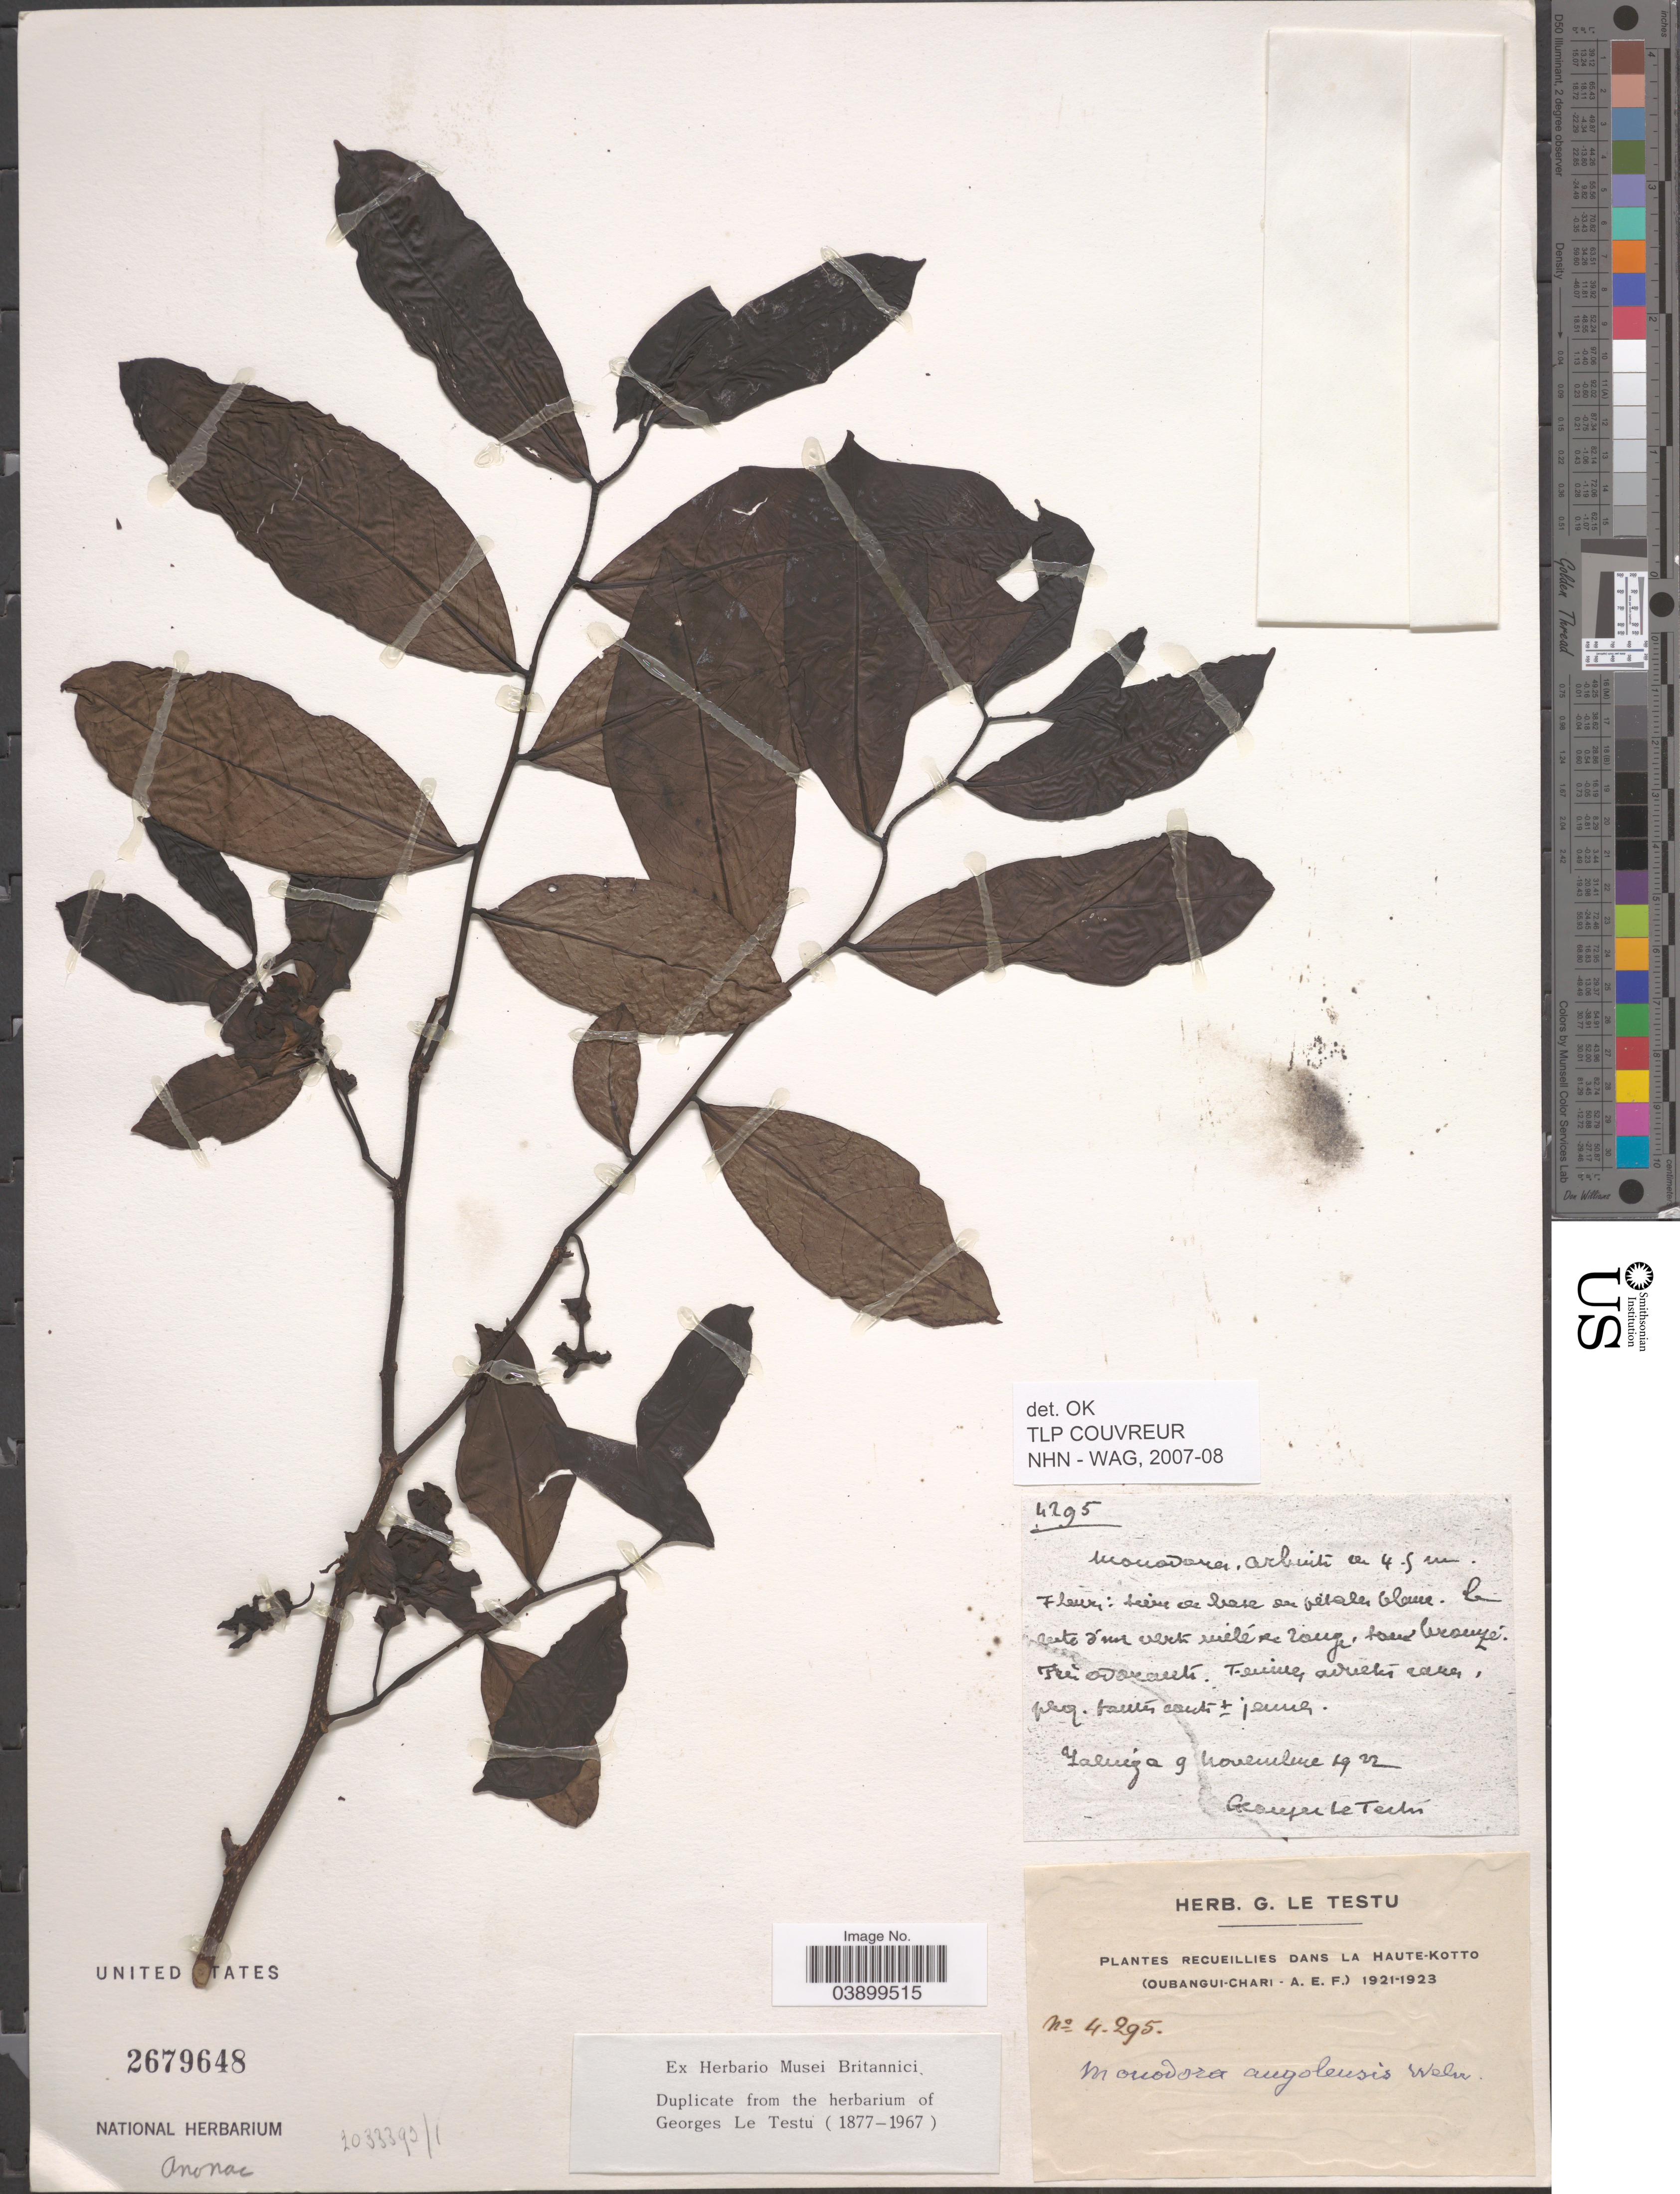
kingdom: Plantae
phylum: Tracheophyta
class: Magnoliopsida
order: Magnoliales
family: Annonaceae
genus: Monodora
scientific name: Monodora angolensis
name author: Welw.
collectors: G. Le Testu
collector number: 4295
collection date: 1922-11-09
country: Central African Republic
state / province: Haute-Kotto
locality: Recueillies Dans La Haute-Kotto.Yalinga.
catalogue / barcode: US 2679648